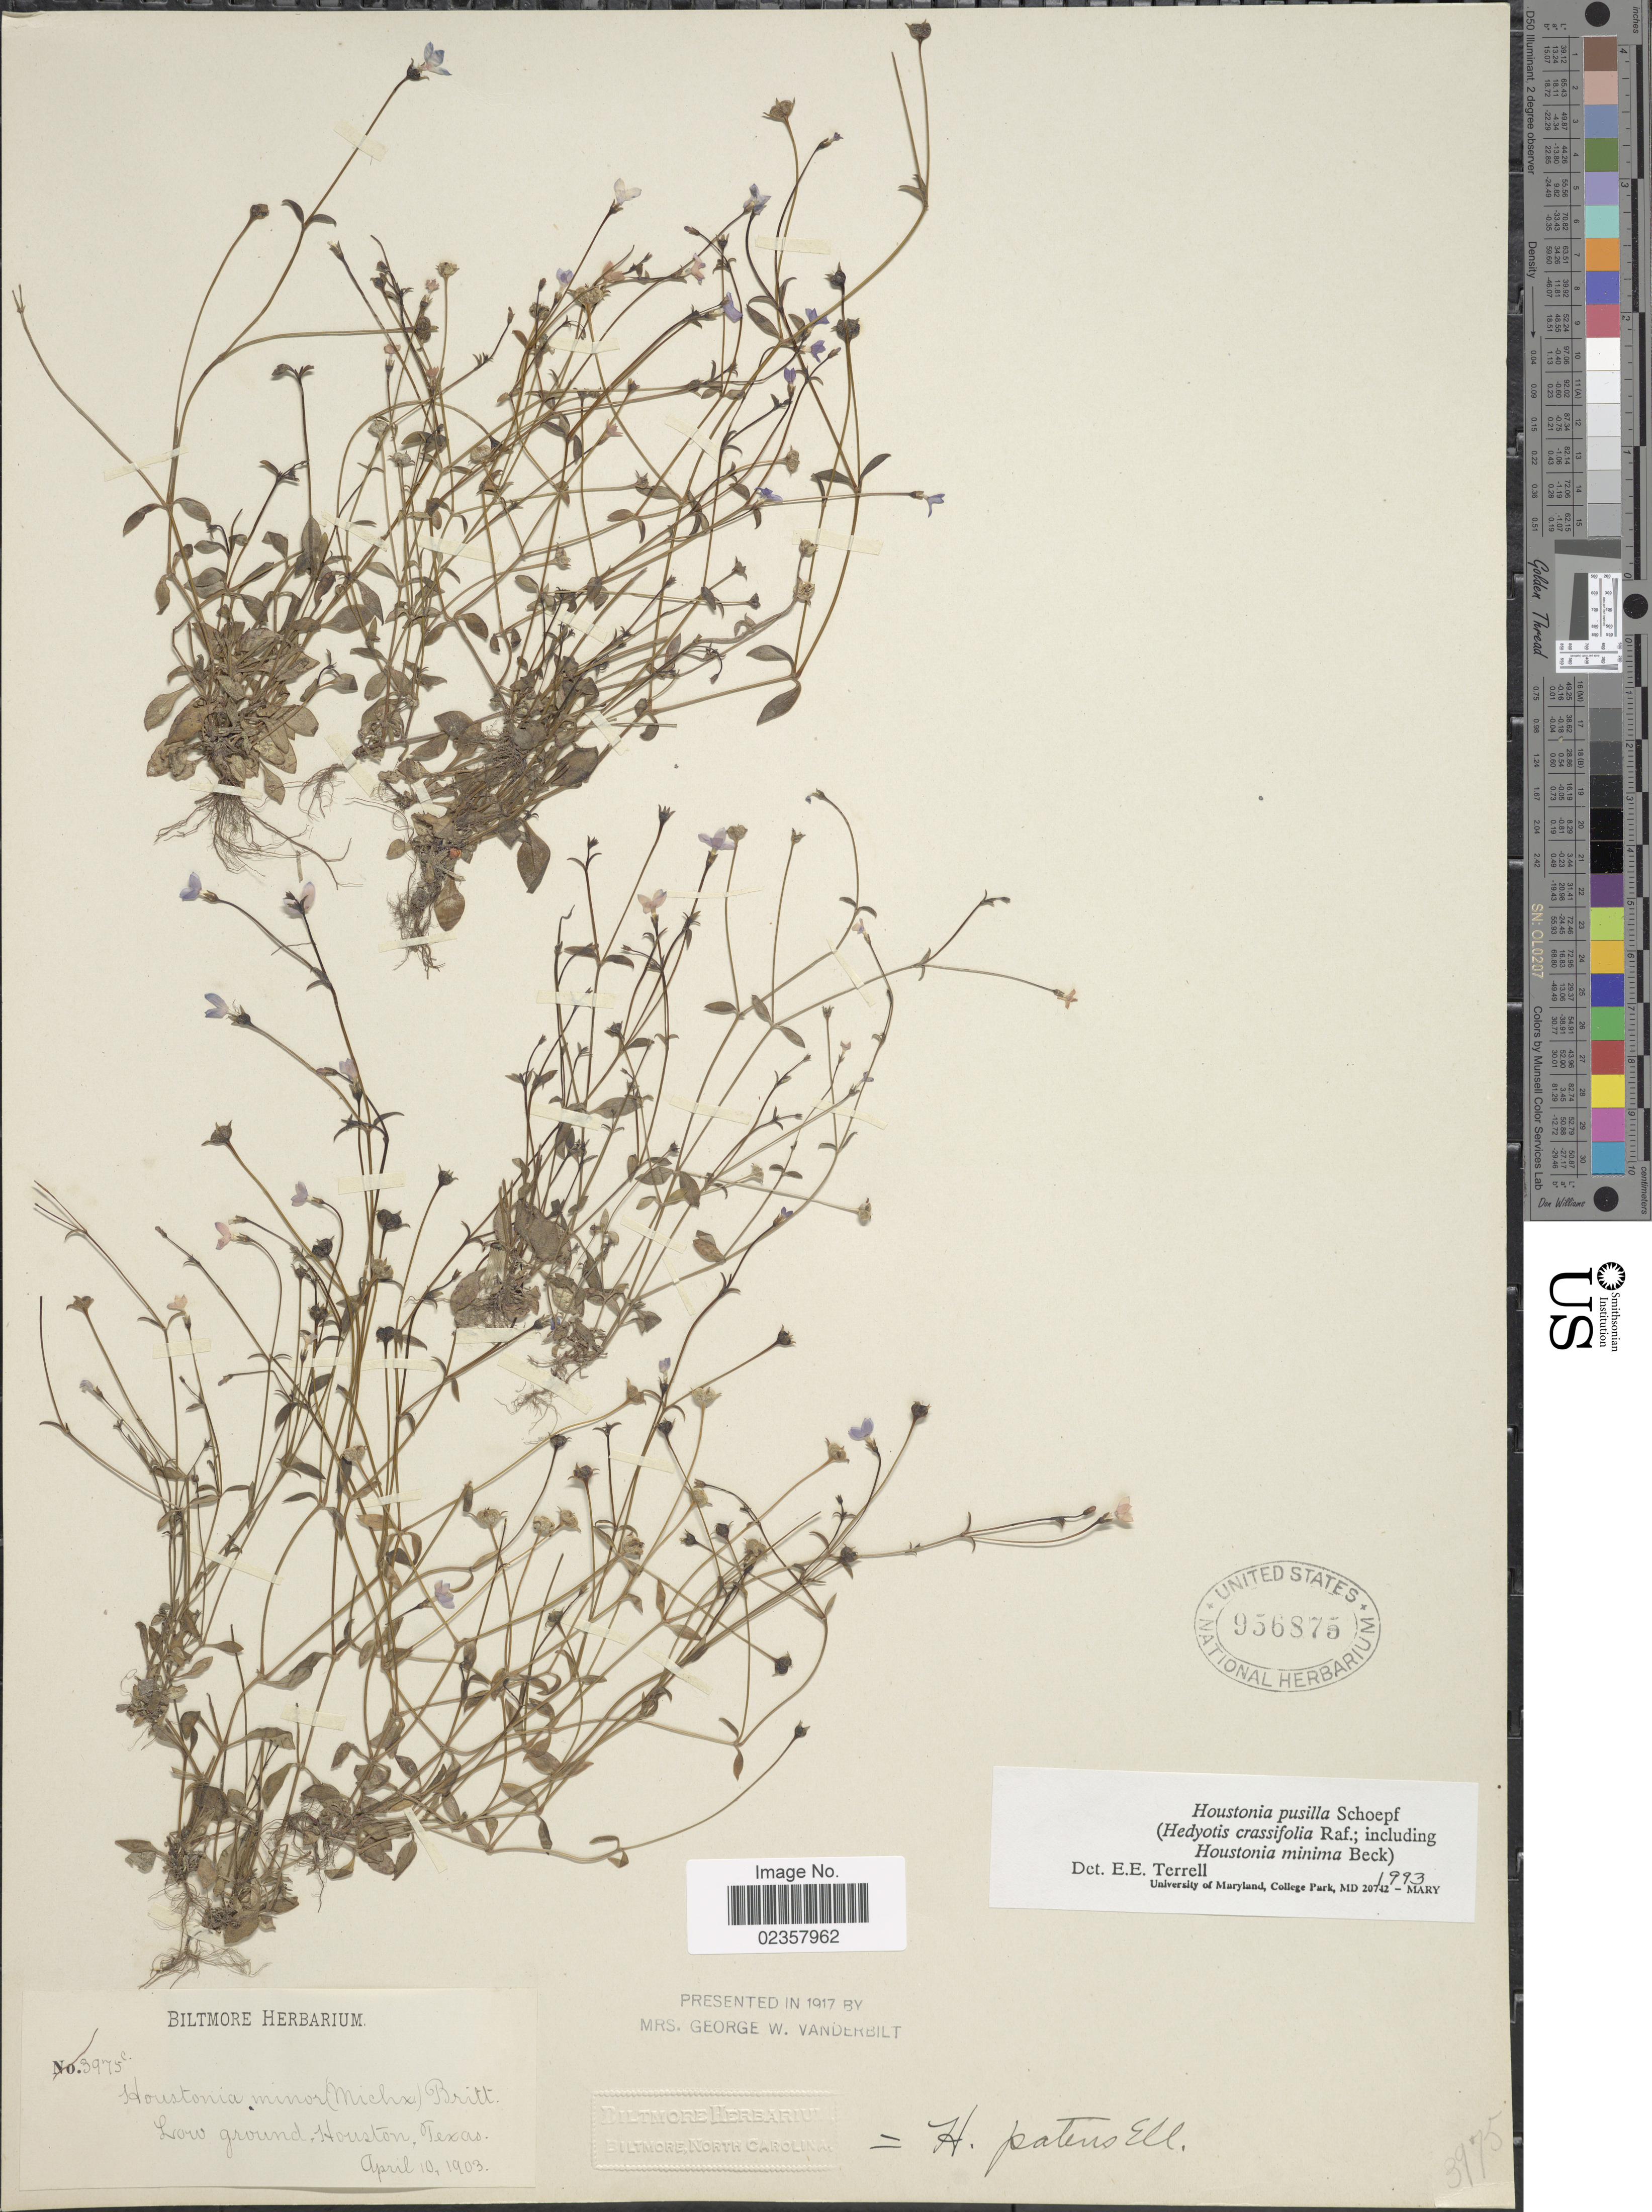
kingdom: Plantae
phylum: Tracheophyta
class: Magnoliopsida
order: Gentianales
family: Rubiaceae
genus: Houstonia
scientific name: Houstonia pusilla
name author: Schoepf.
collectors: ex herb. Biltmore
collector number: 3975c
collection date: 1903-04-10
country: United States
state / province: Texas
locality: Low ground, Houston, Texas.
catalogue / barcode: US 956875